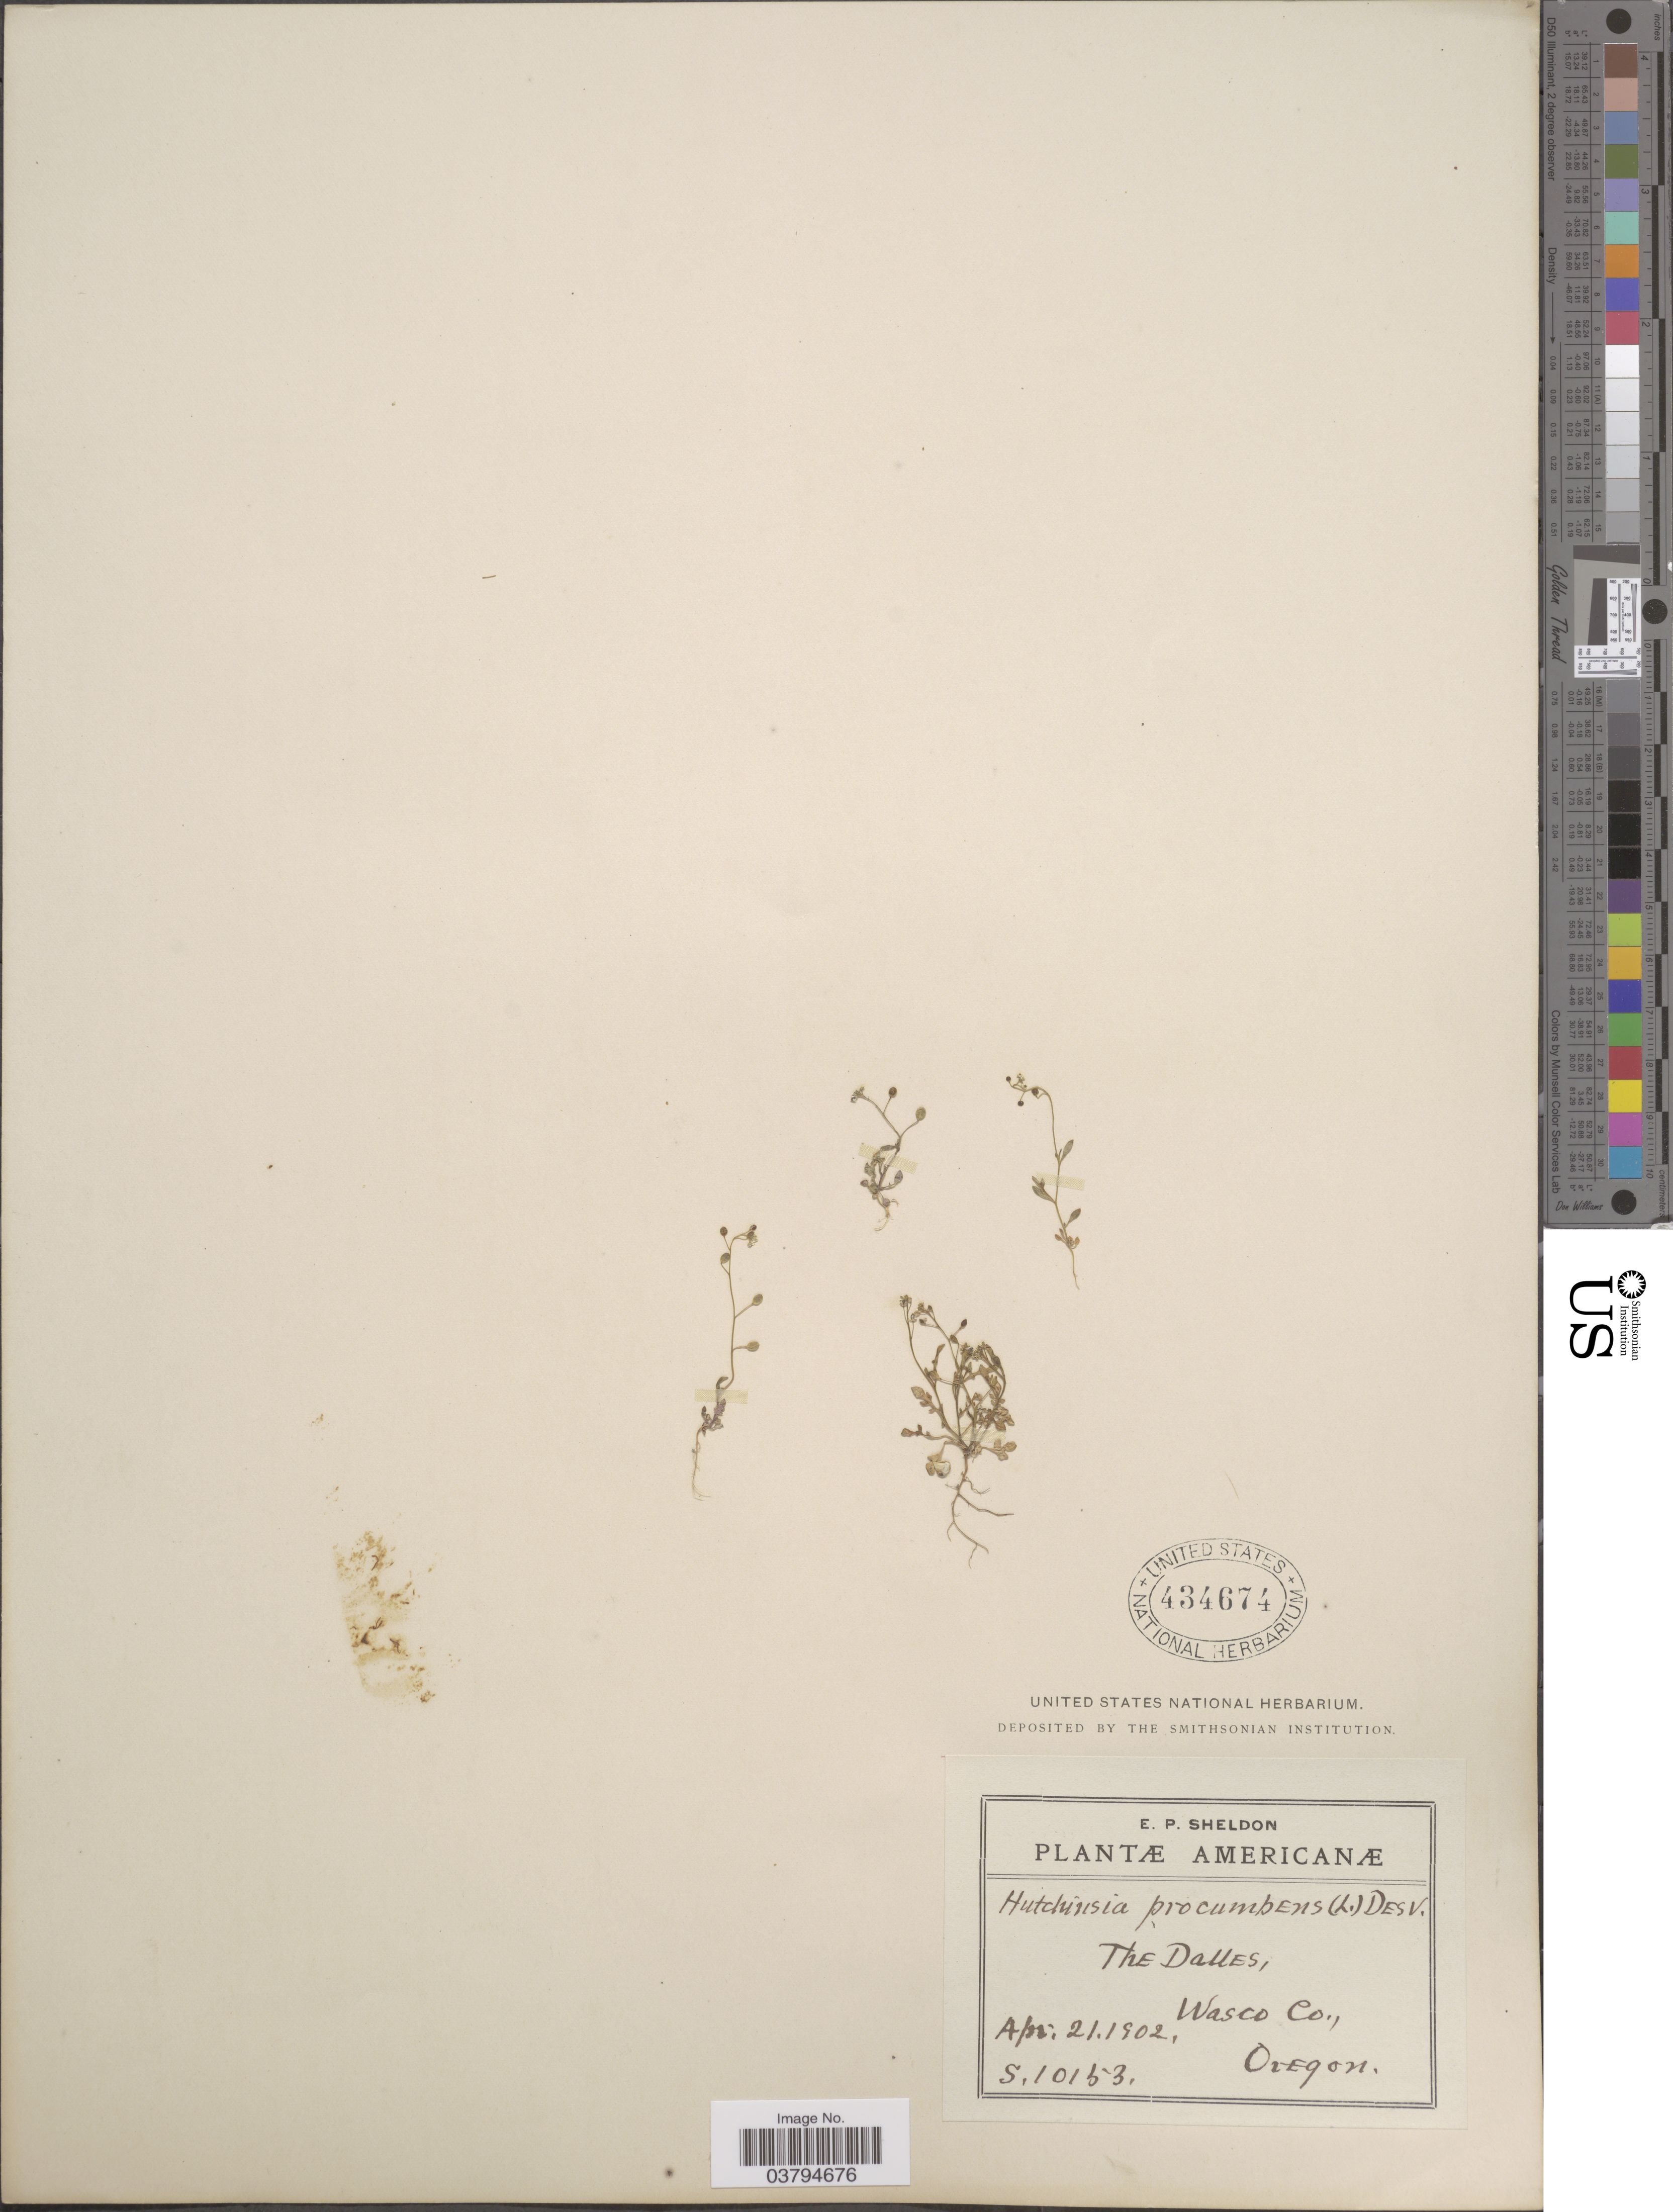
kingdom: Plantae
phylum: Tracheophyta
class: Magnoliopsida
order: Brassicales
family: Brassicaceae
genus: Hornungia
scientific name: Hornungia procumbens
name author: (L.) Hayek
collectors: E. P. Sheldon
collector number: S. 10153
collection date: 1902-04-21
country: United States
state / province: Oregon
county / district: Wasco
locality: Americanae. The Dalles, Wasco Co.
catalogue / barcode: US 434674